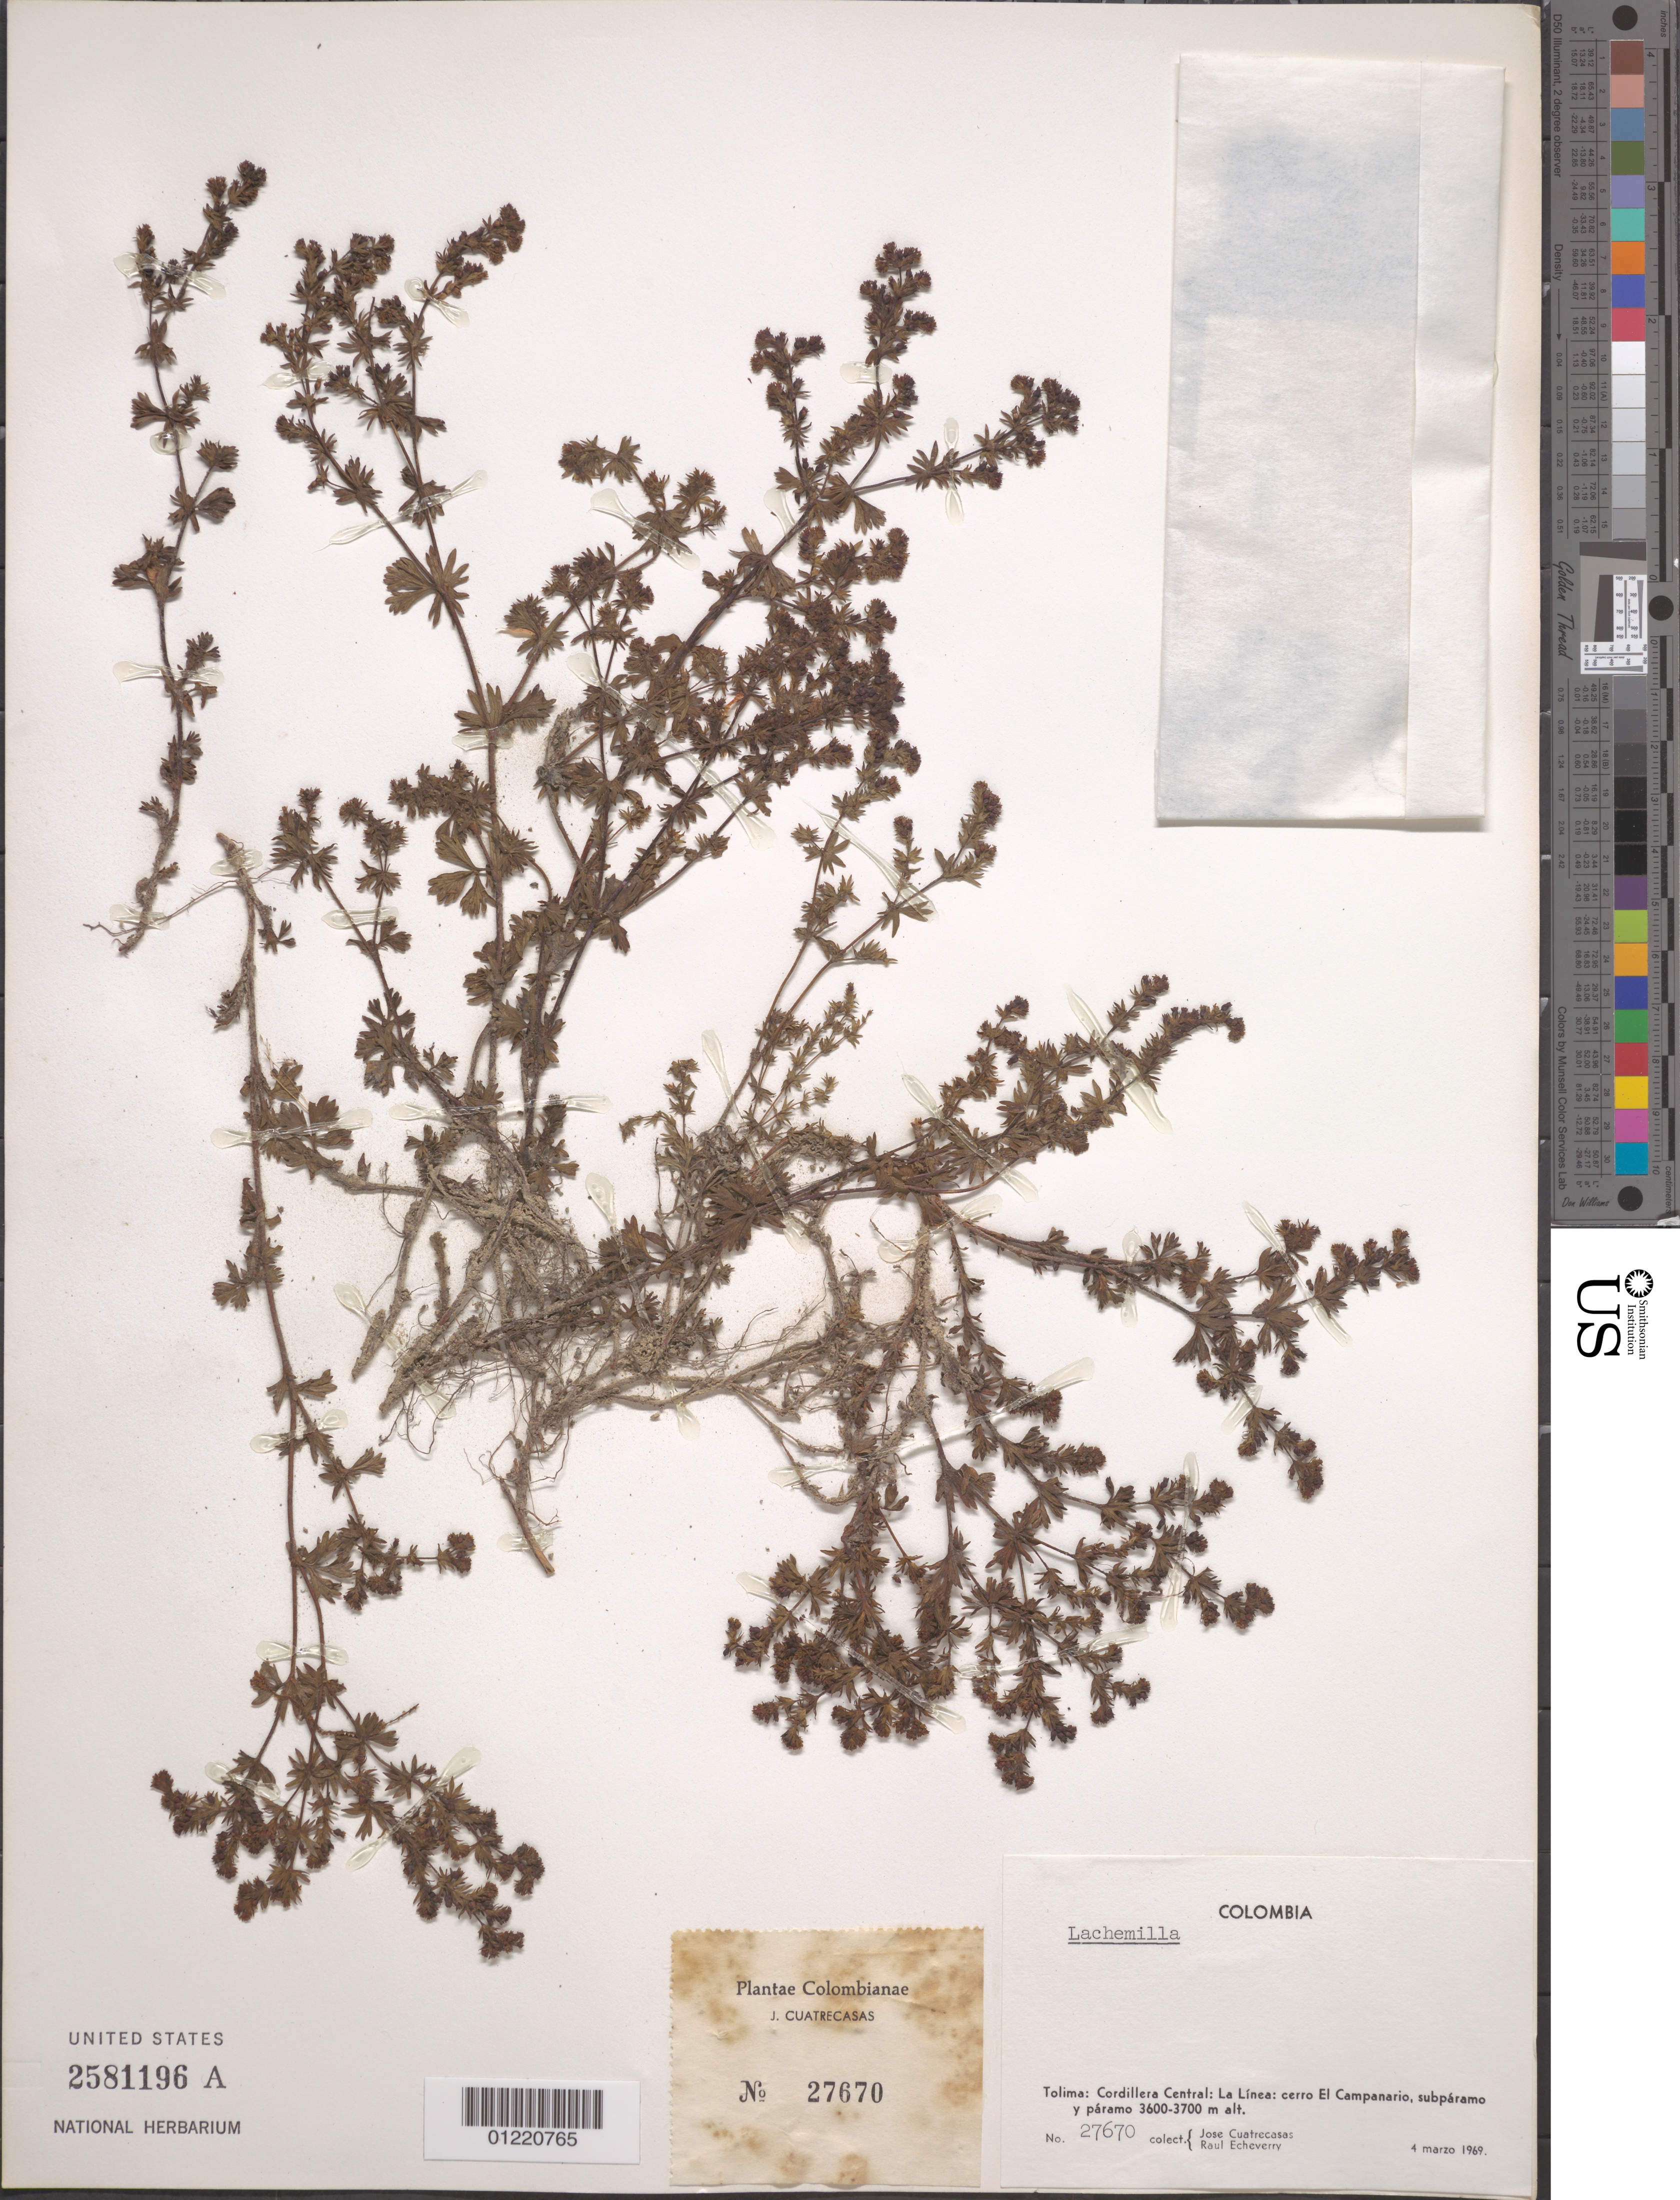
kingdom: Plantae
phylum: Tracheophyta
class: Magnoliopsida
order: Rosales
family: Rosaceae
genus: Lachemilla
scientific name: Lachemilla sp.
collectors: J. Cuatrecasas & R. Echeverry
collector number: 27670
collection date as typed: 4 Mar 1969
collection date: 1969-03-04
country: Colombia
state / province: Tolima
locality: Tolima: Cordillera Central: La Línea: cerro El Campanario, subpáramo y páramo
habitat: subparamo y paramo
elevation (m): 3600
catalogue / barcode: US 2581196A